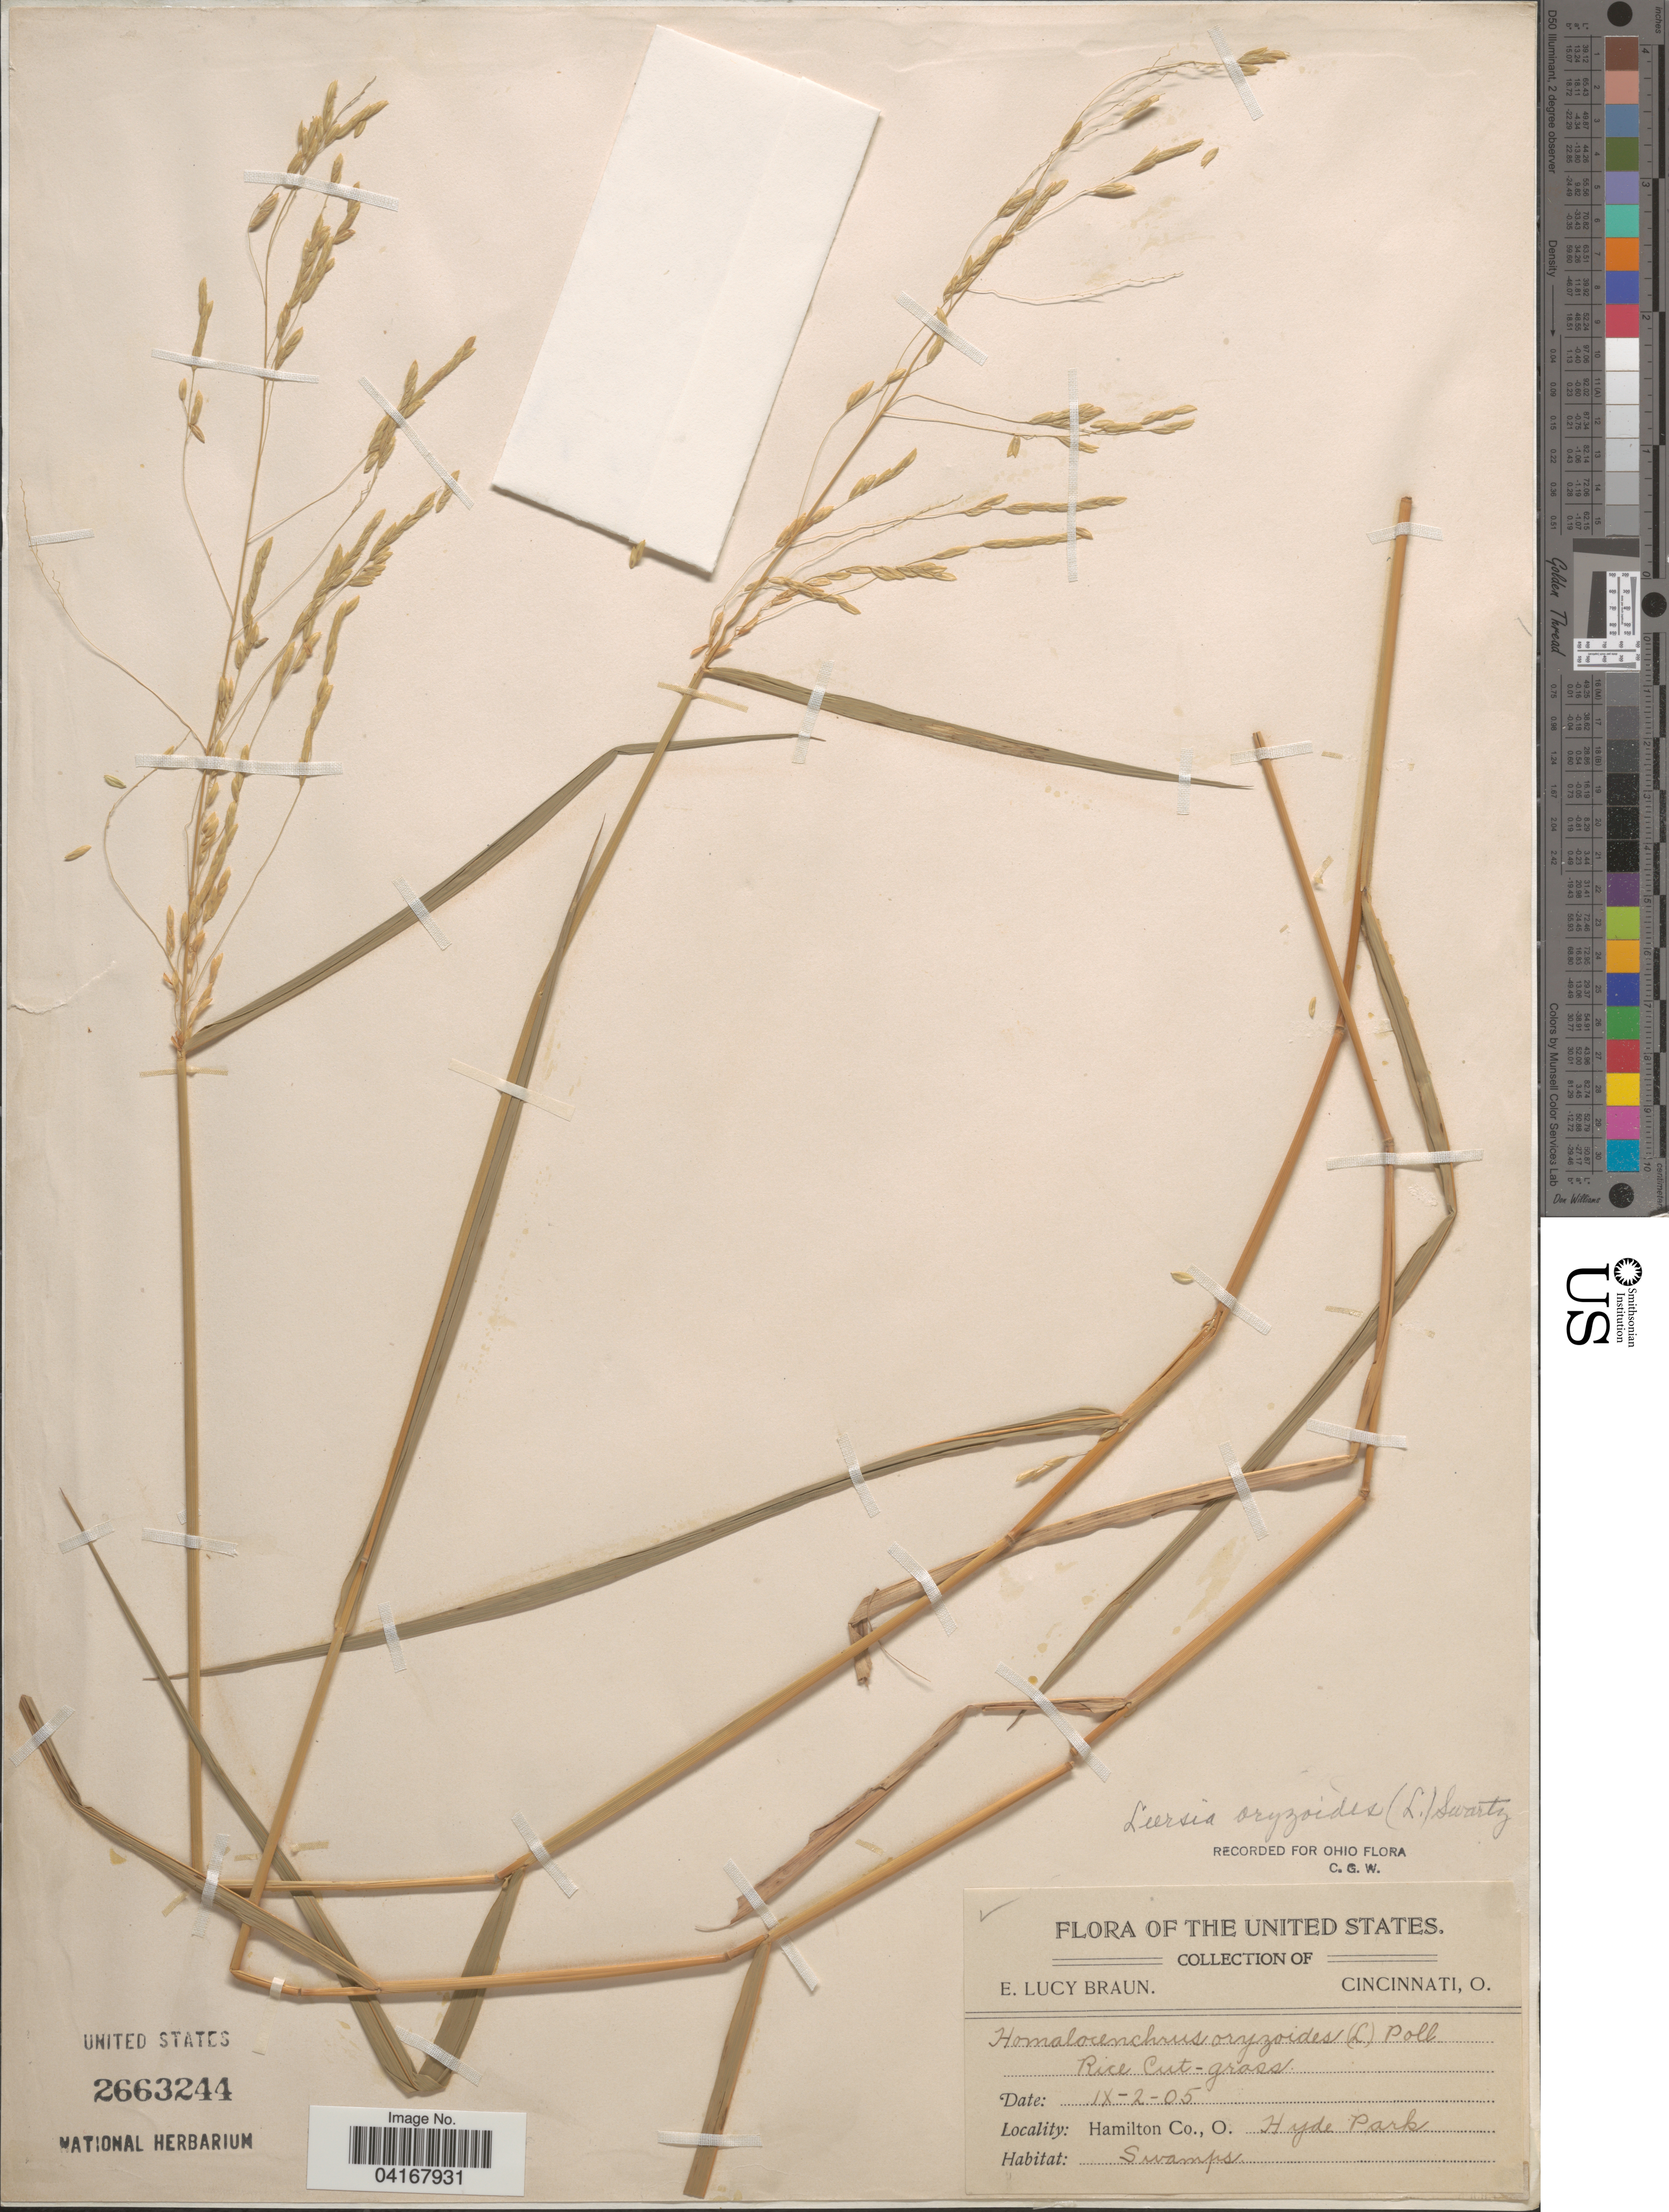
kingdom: Plantae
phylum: Tracheophyta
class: Liliopsida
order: Poales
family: Poaceae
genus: Leersia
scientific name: Leersia oryzoides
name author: (L.) Sw.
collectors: E. L. Braun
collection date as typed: Transcribed d/m/y: 2/9/5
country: United States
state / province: Ohio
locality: Cincinnati. Hamilton Co. Hyde Park.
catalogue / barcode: US 2663244